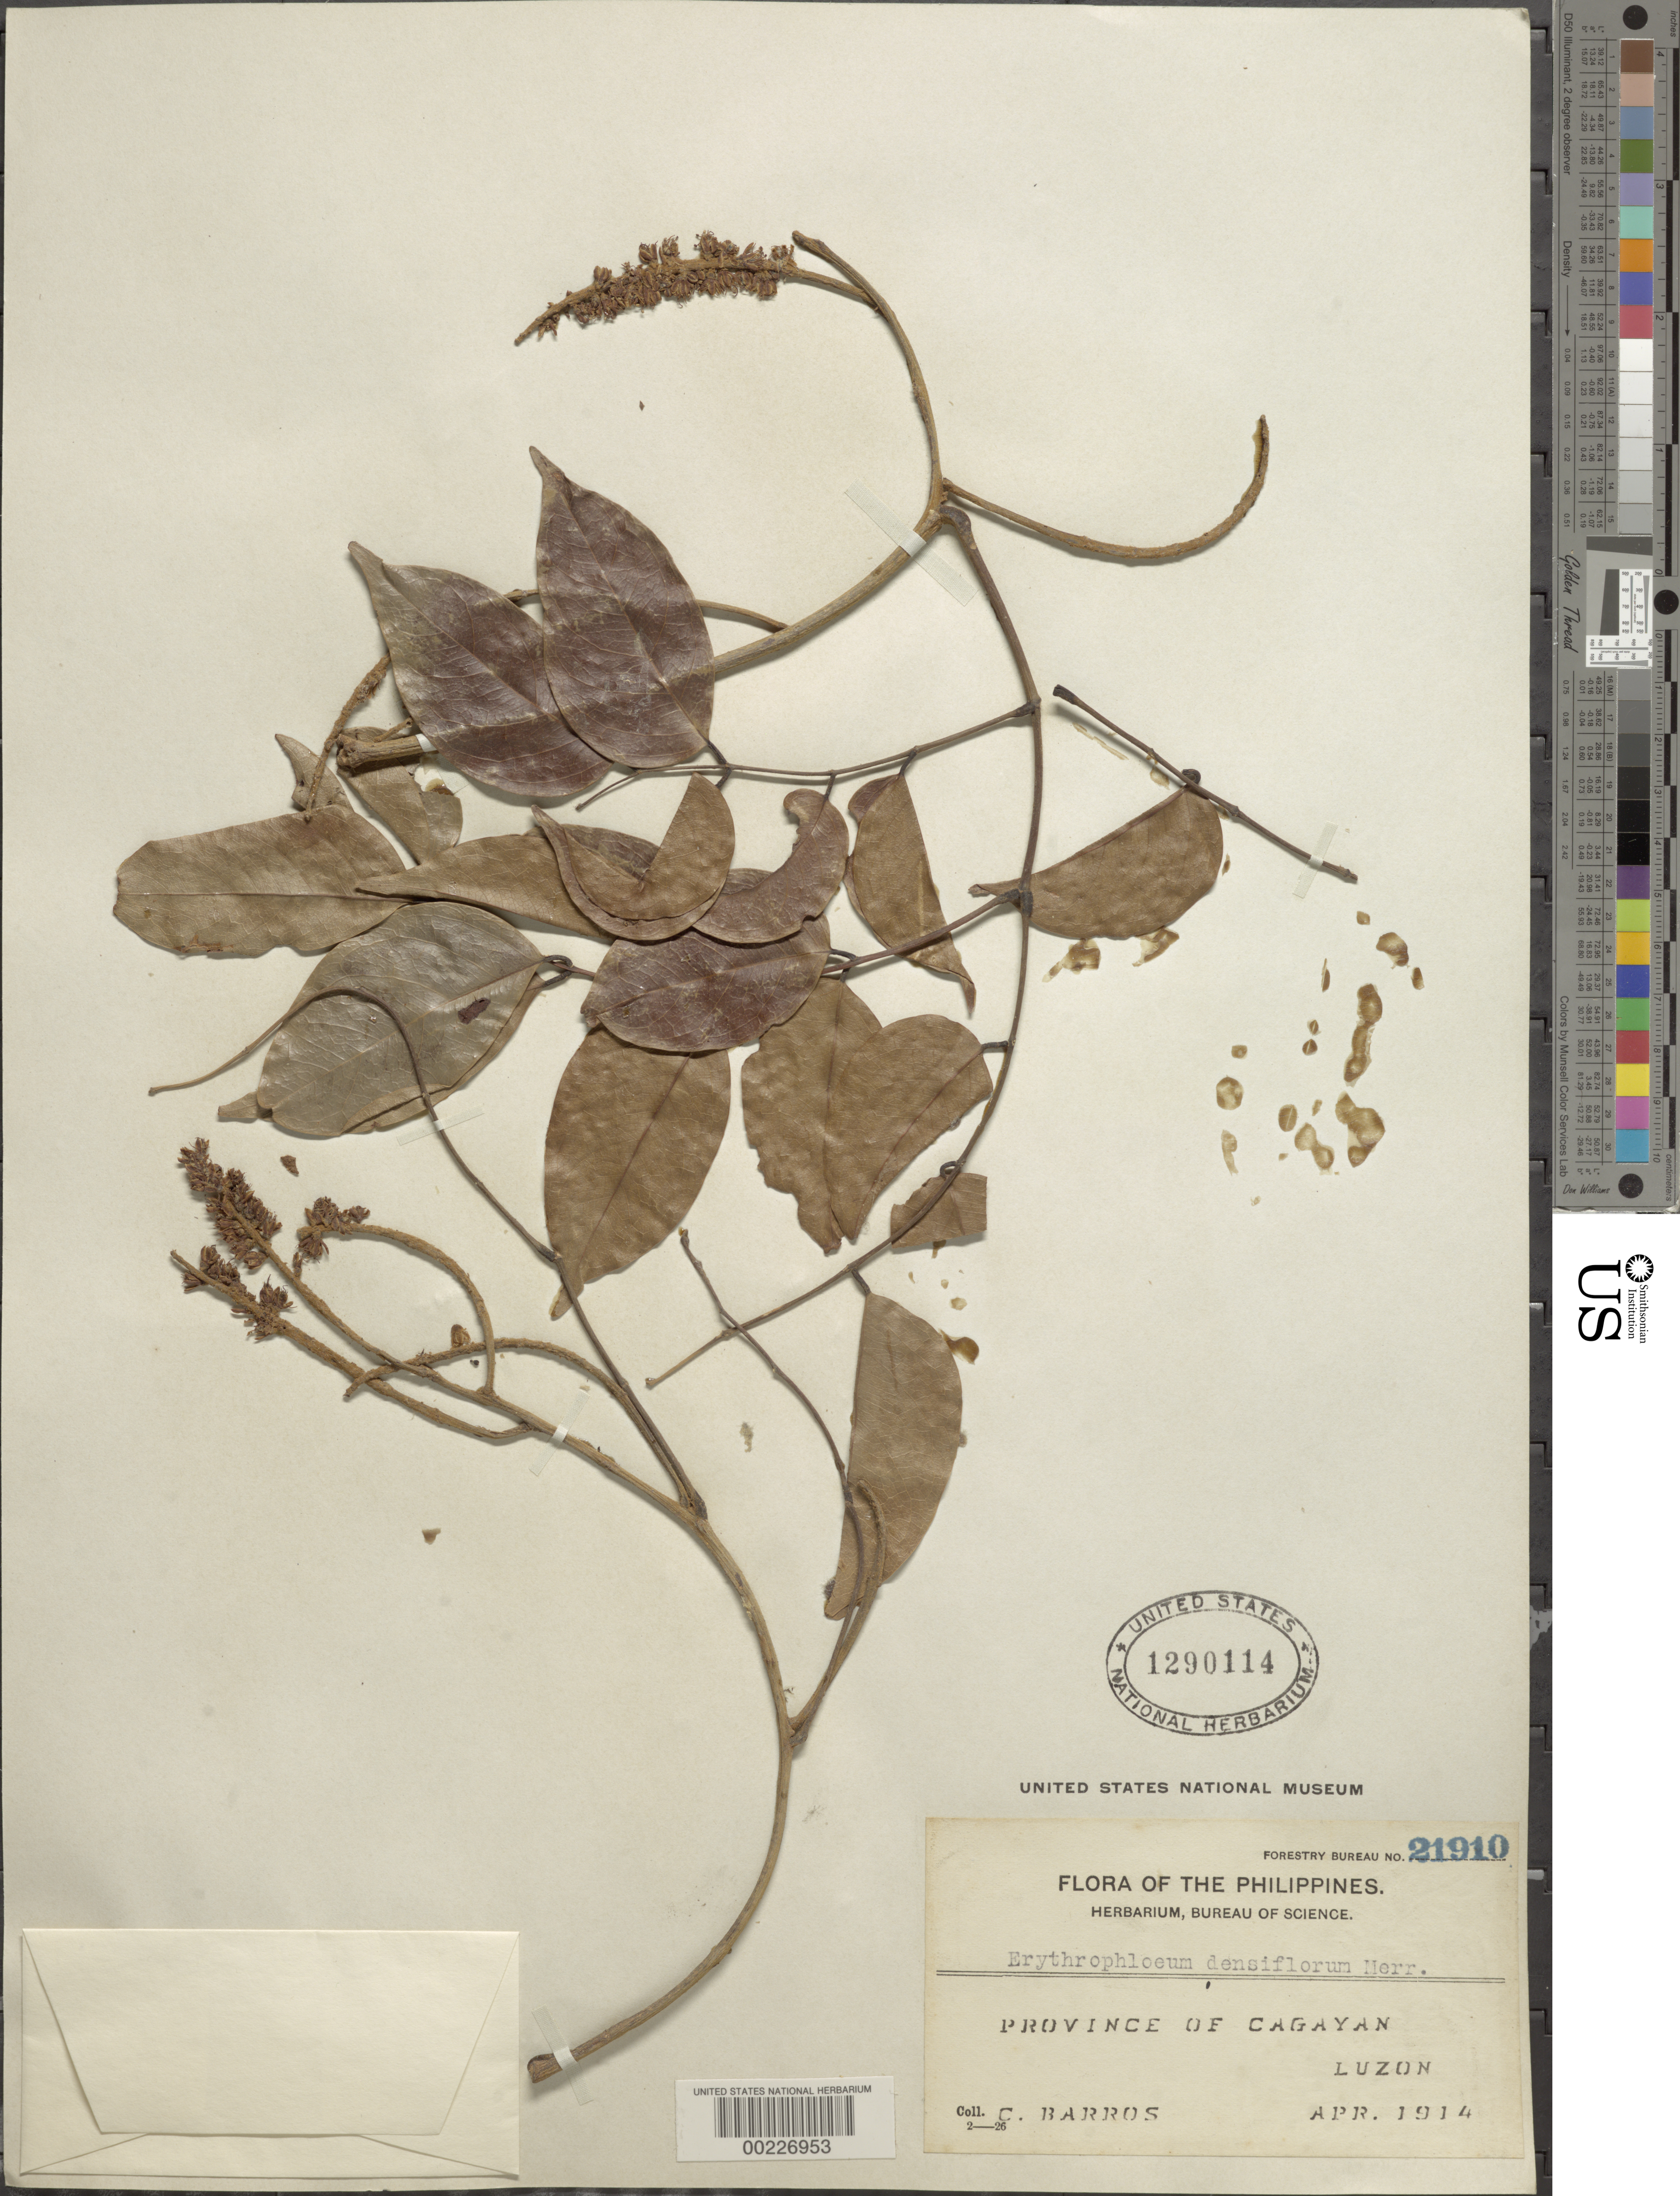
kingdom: Plantae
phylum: Tracheophyta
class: Magnoliopsida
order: Fabales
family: Fabaceae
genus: Erythrophleum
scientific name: Erythrophleum densiflorum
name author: (Elmer) Merr. & Rolfe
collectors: C. Barros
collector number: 21910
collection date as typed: Apr 1914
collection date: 1914-04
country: Philippines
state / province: Cagayan Valley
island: Luzon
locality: Cagayan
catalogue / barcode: US 1290114